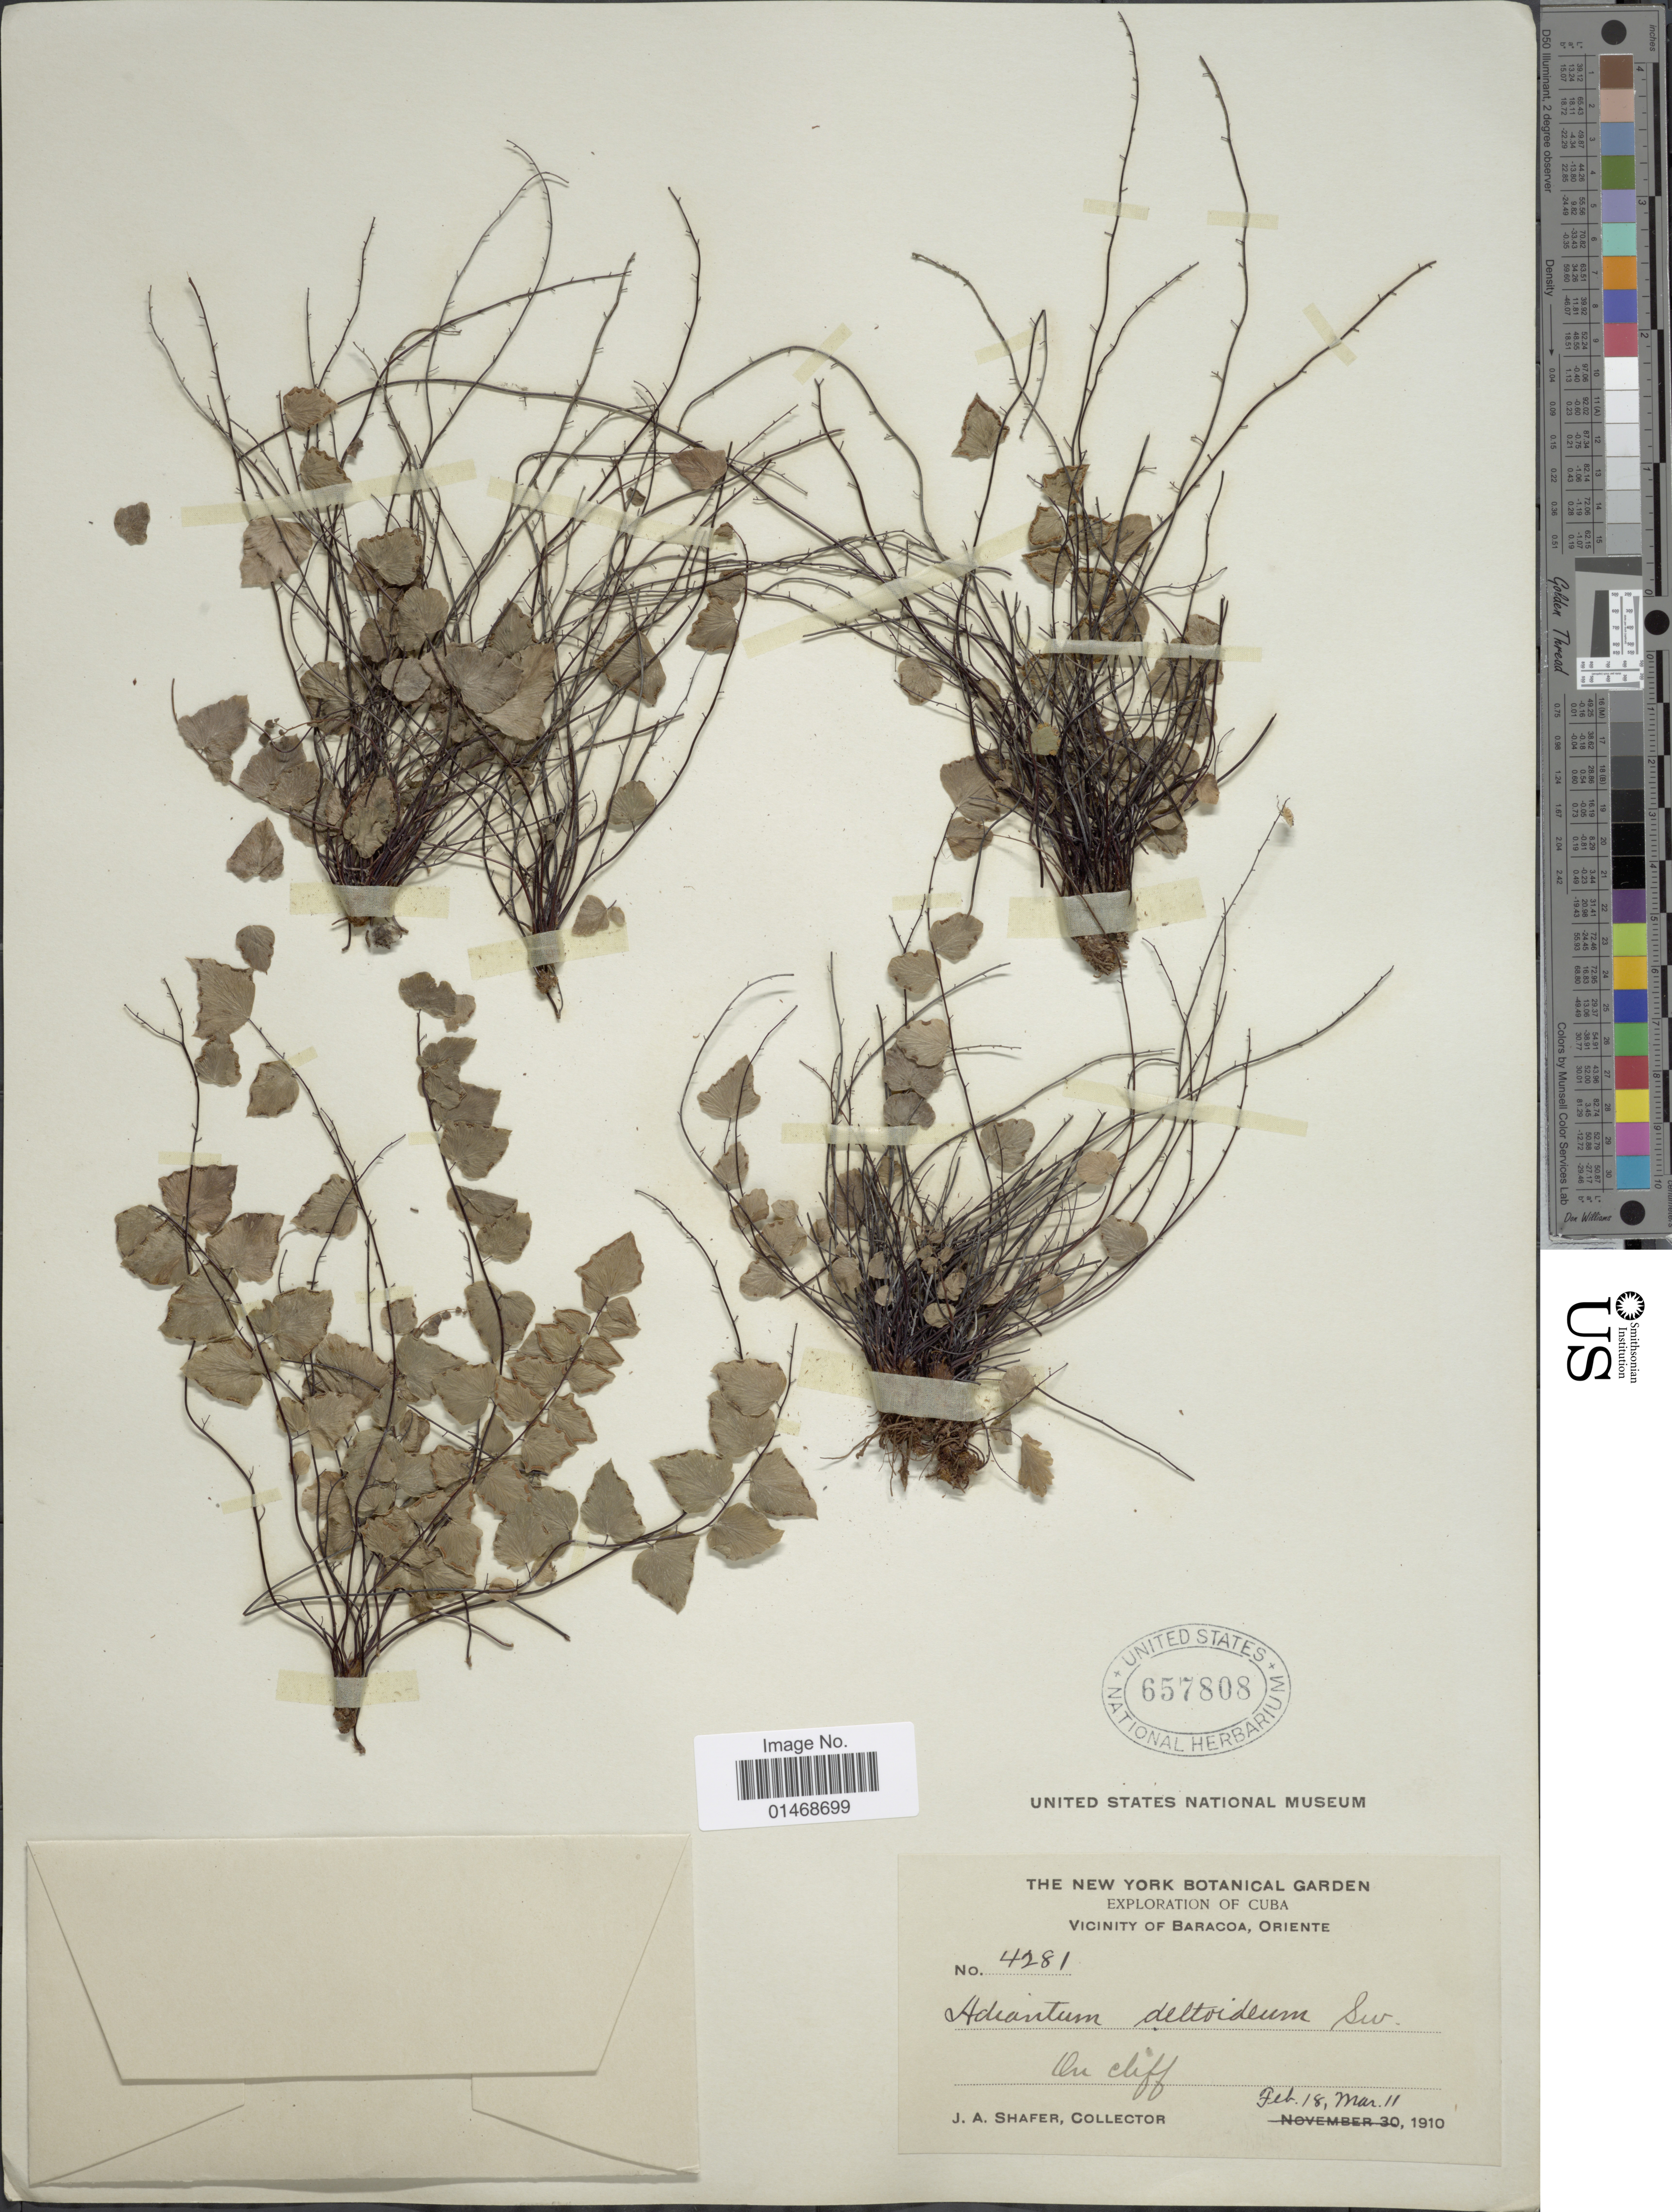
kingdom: Plantae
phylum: Tracheophyta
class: Polypodiopsida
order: Polypodiales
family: Pteridaceae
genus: Adiantum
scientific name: Adiantum deltoideum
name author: Sw.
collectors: J. A. Shafer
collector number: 4281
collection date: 1910-02-18/1910-03-11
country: Cuba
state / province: Oriente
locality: Vicinity of Baracoa, On Cliff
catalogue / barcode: US 657808